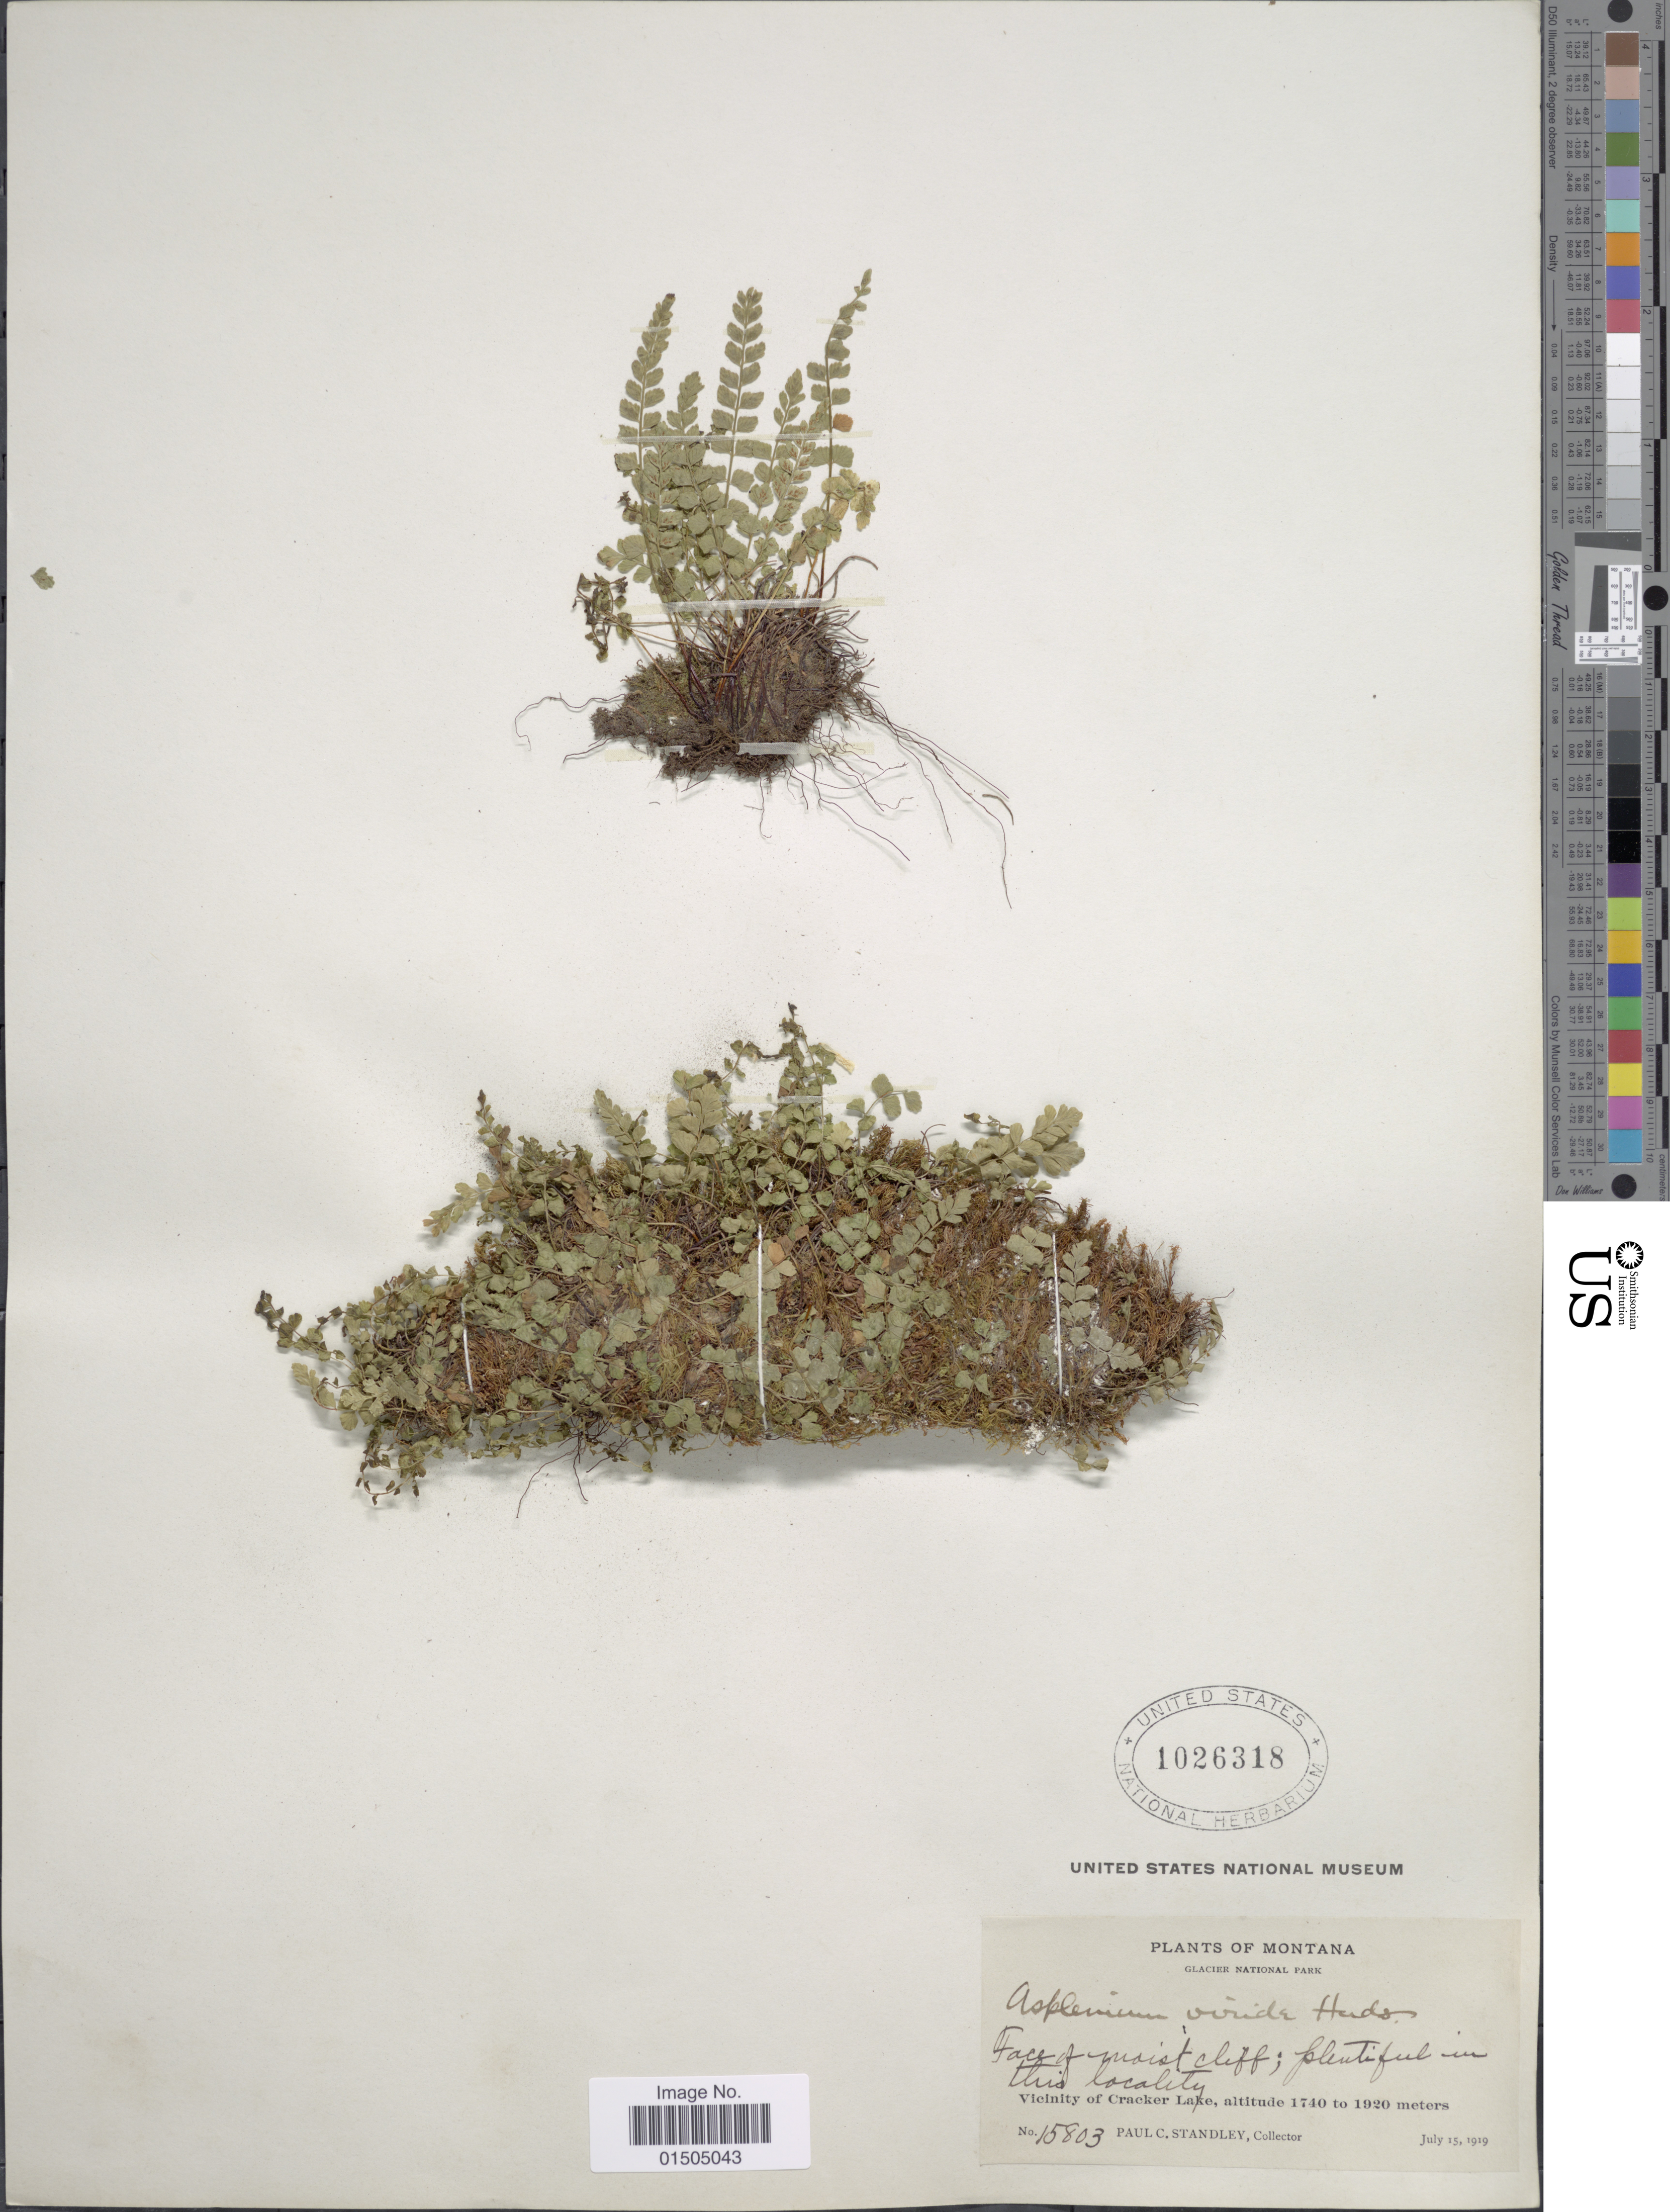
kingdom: Plantae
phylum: Tracheophyta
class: Polypodiopsida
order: Polypodiales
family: Aspleniaceae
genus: Asplenium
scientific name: Asplenium trichomanes-ramosum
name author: L.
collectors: P. C. Standley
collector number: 15803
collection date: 1919-07-15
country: United States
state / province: Montana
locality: Glacier National Park. Vicinity of Cracker Lake.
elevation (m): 1740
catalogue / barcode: US 1026318